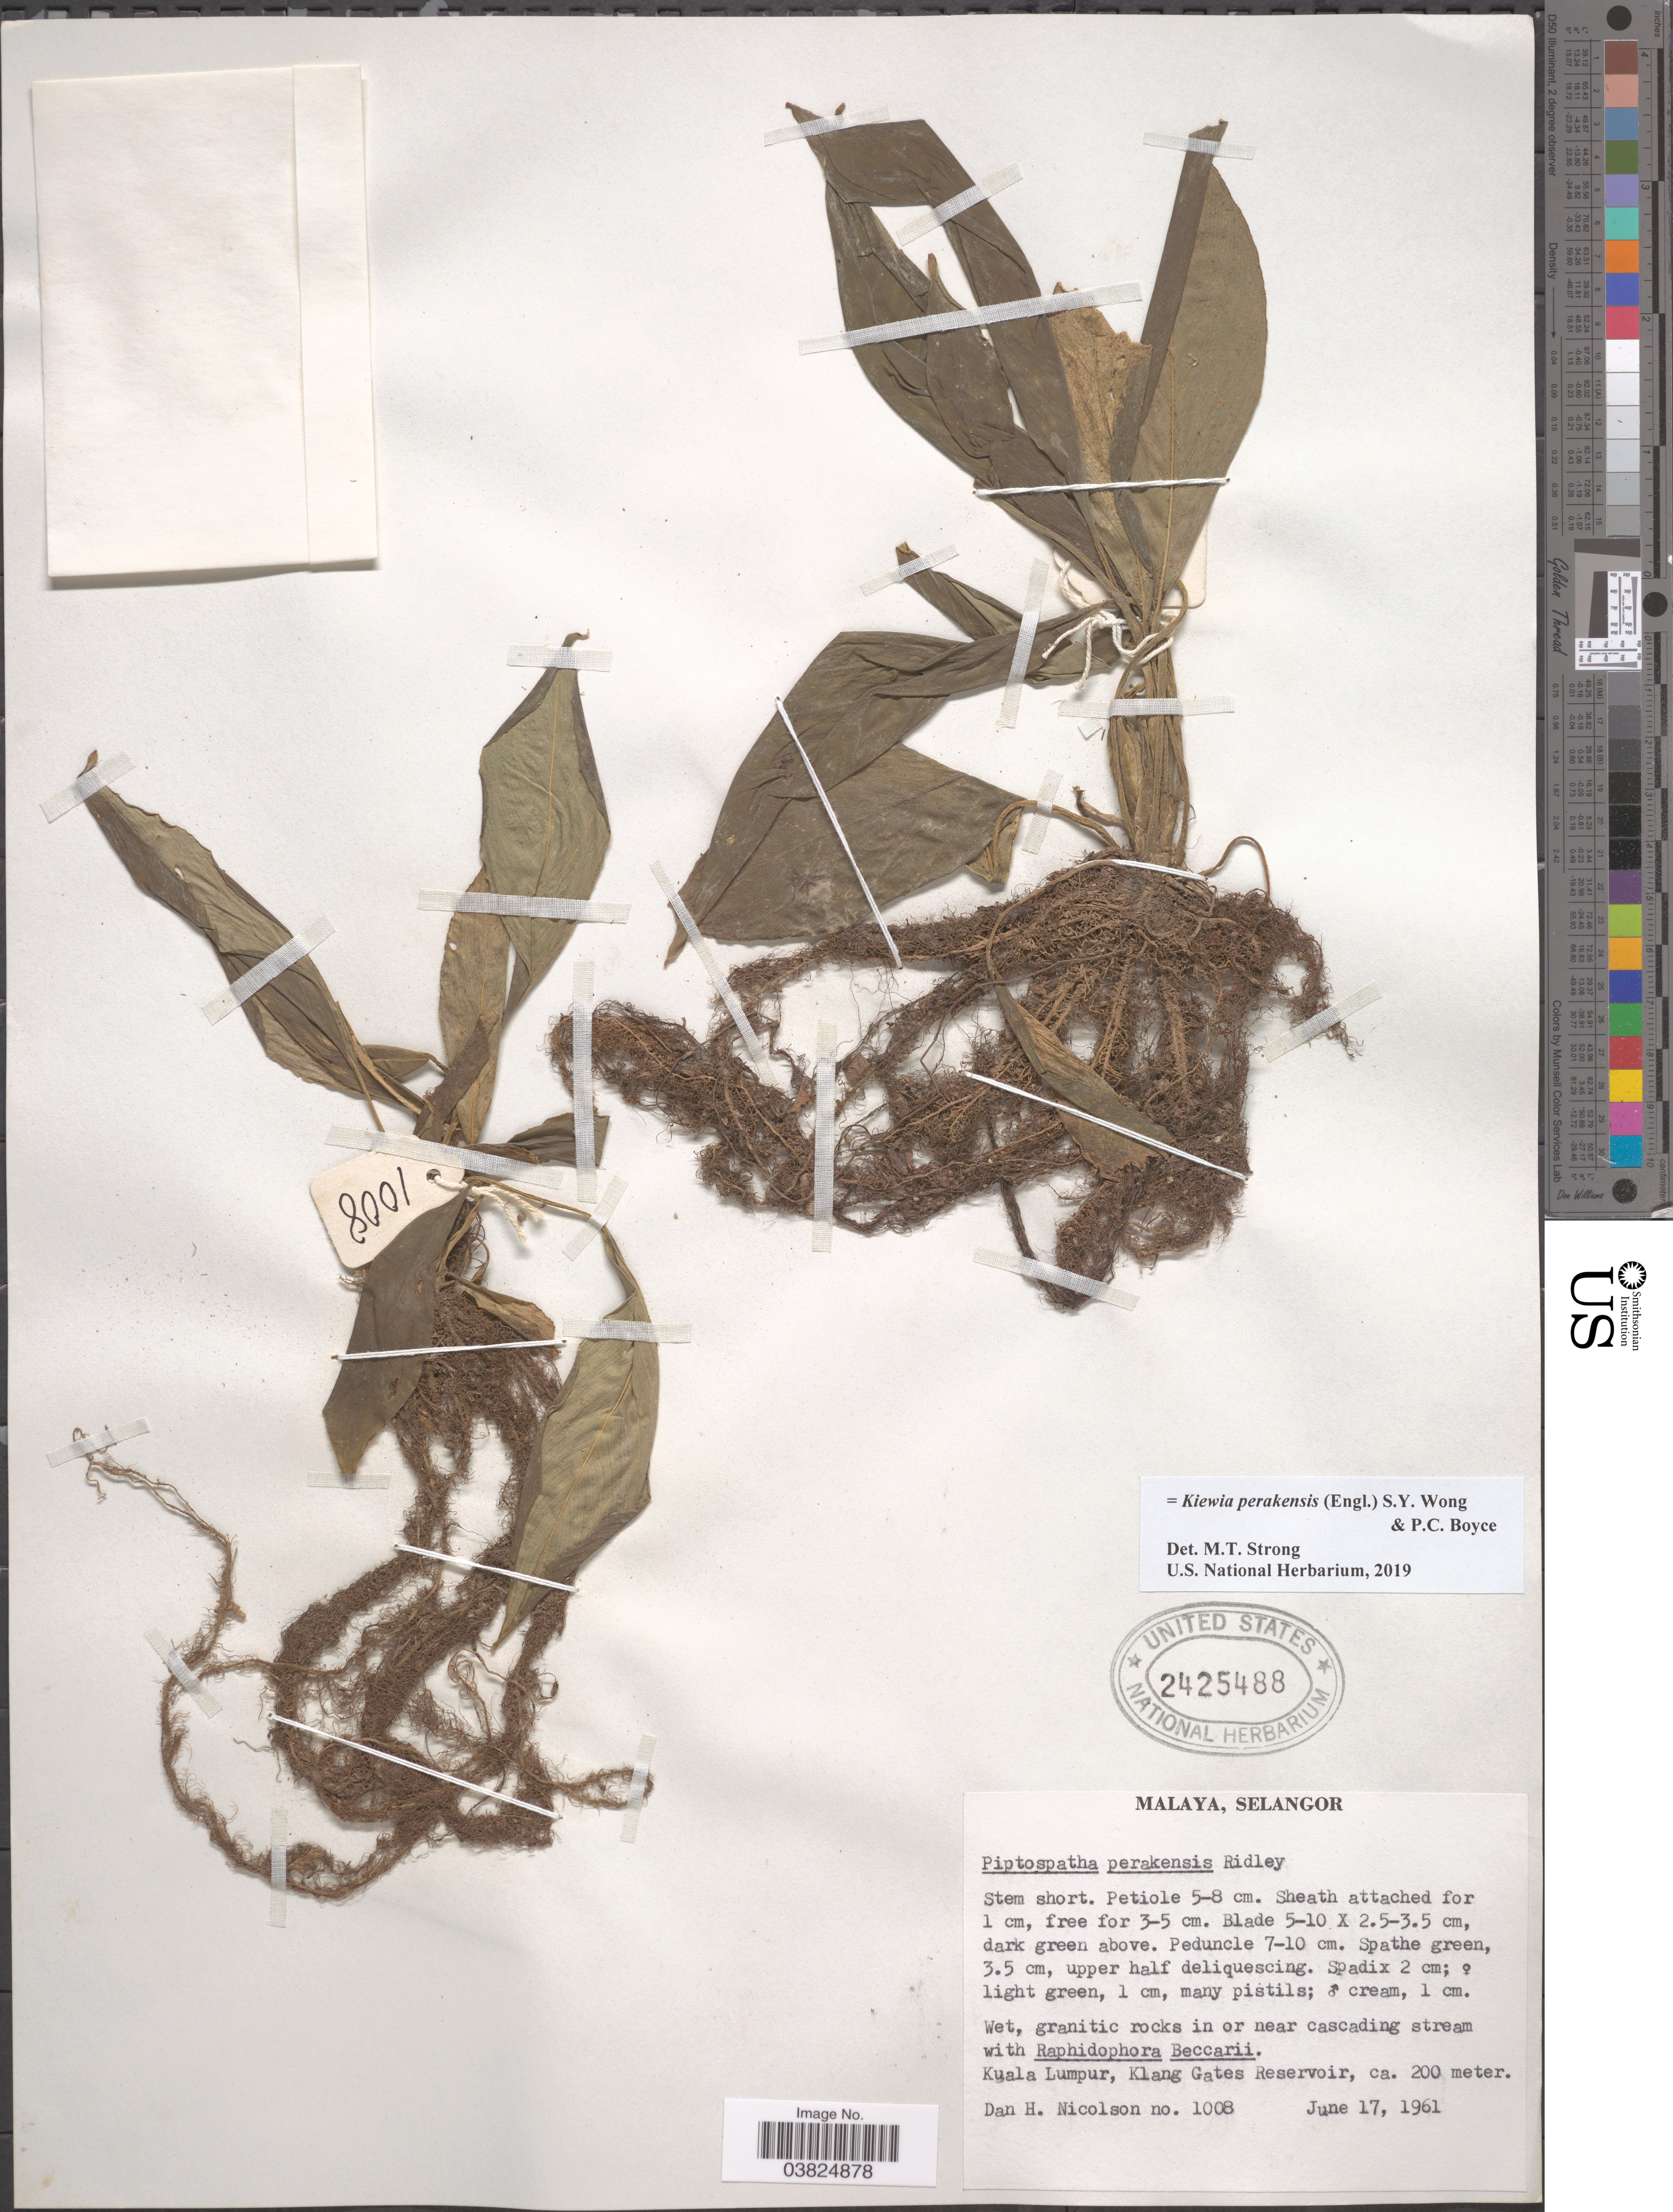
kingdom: Plantae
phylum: Tracheophyta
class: Liliopsida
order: Alismatales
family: Araceae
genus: Kiewia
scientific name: Kiewia perakensis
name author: (Engl.) S.Y. Wong & P.C. Boyce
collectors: D. H. Nicolson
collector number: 1008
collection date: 1961-06-17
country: Malaysia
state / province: Selangor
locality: Kuala Lumpur, Klang Gates Reservoir.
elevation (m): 200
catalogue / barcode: US 2425488